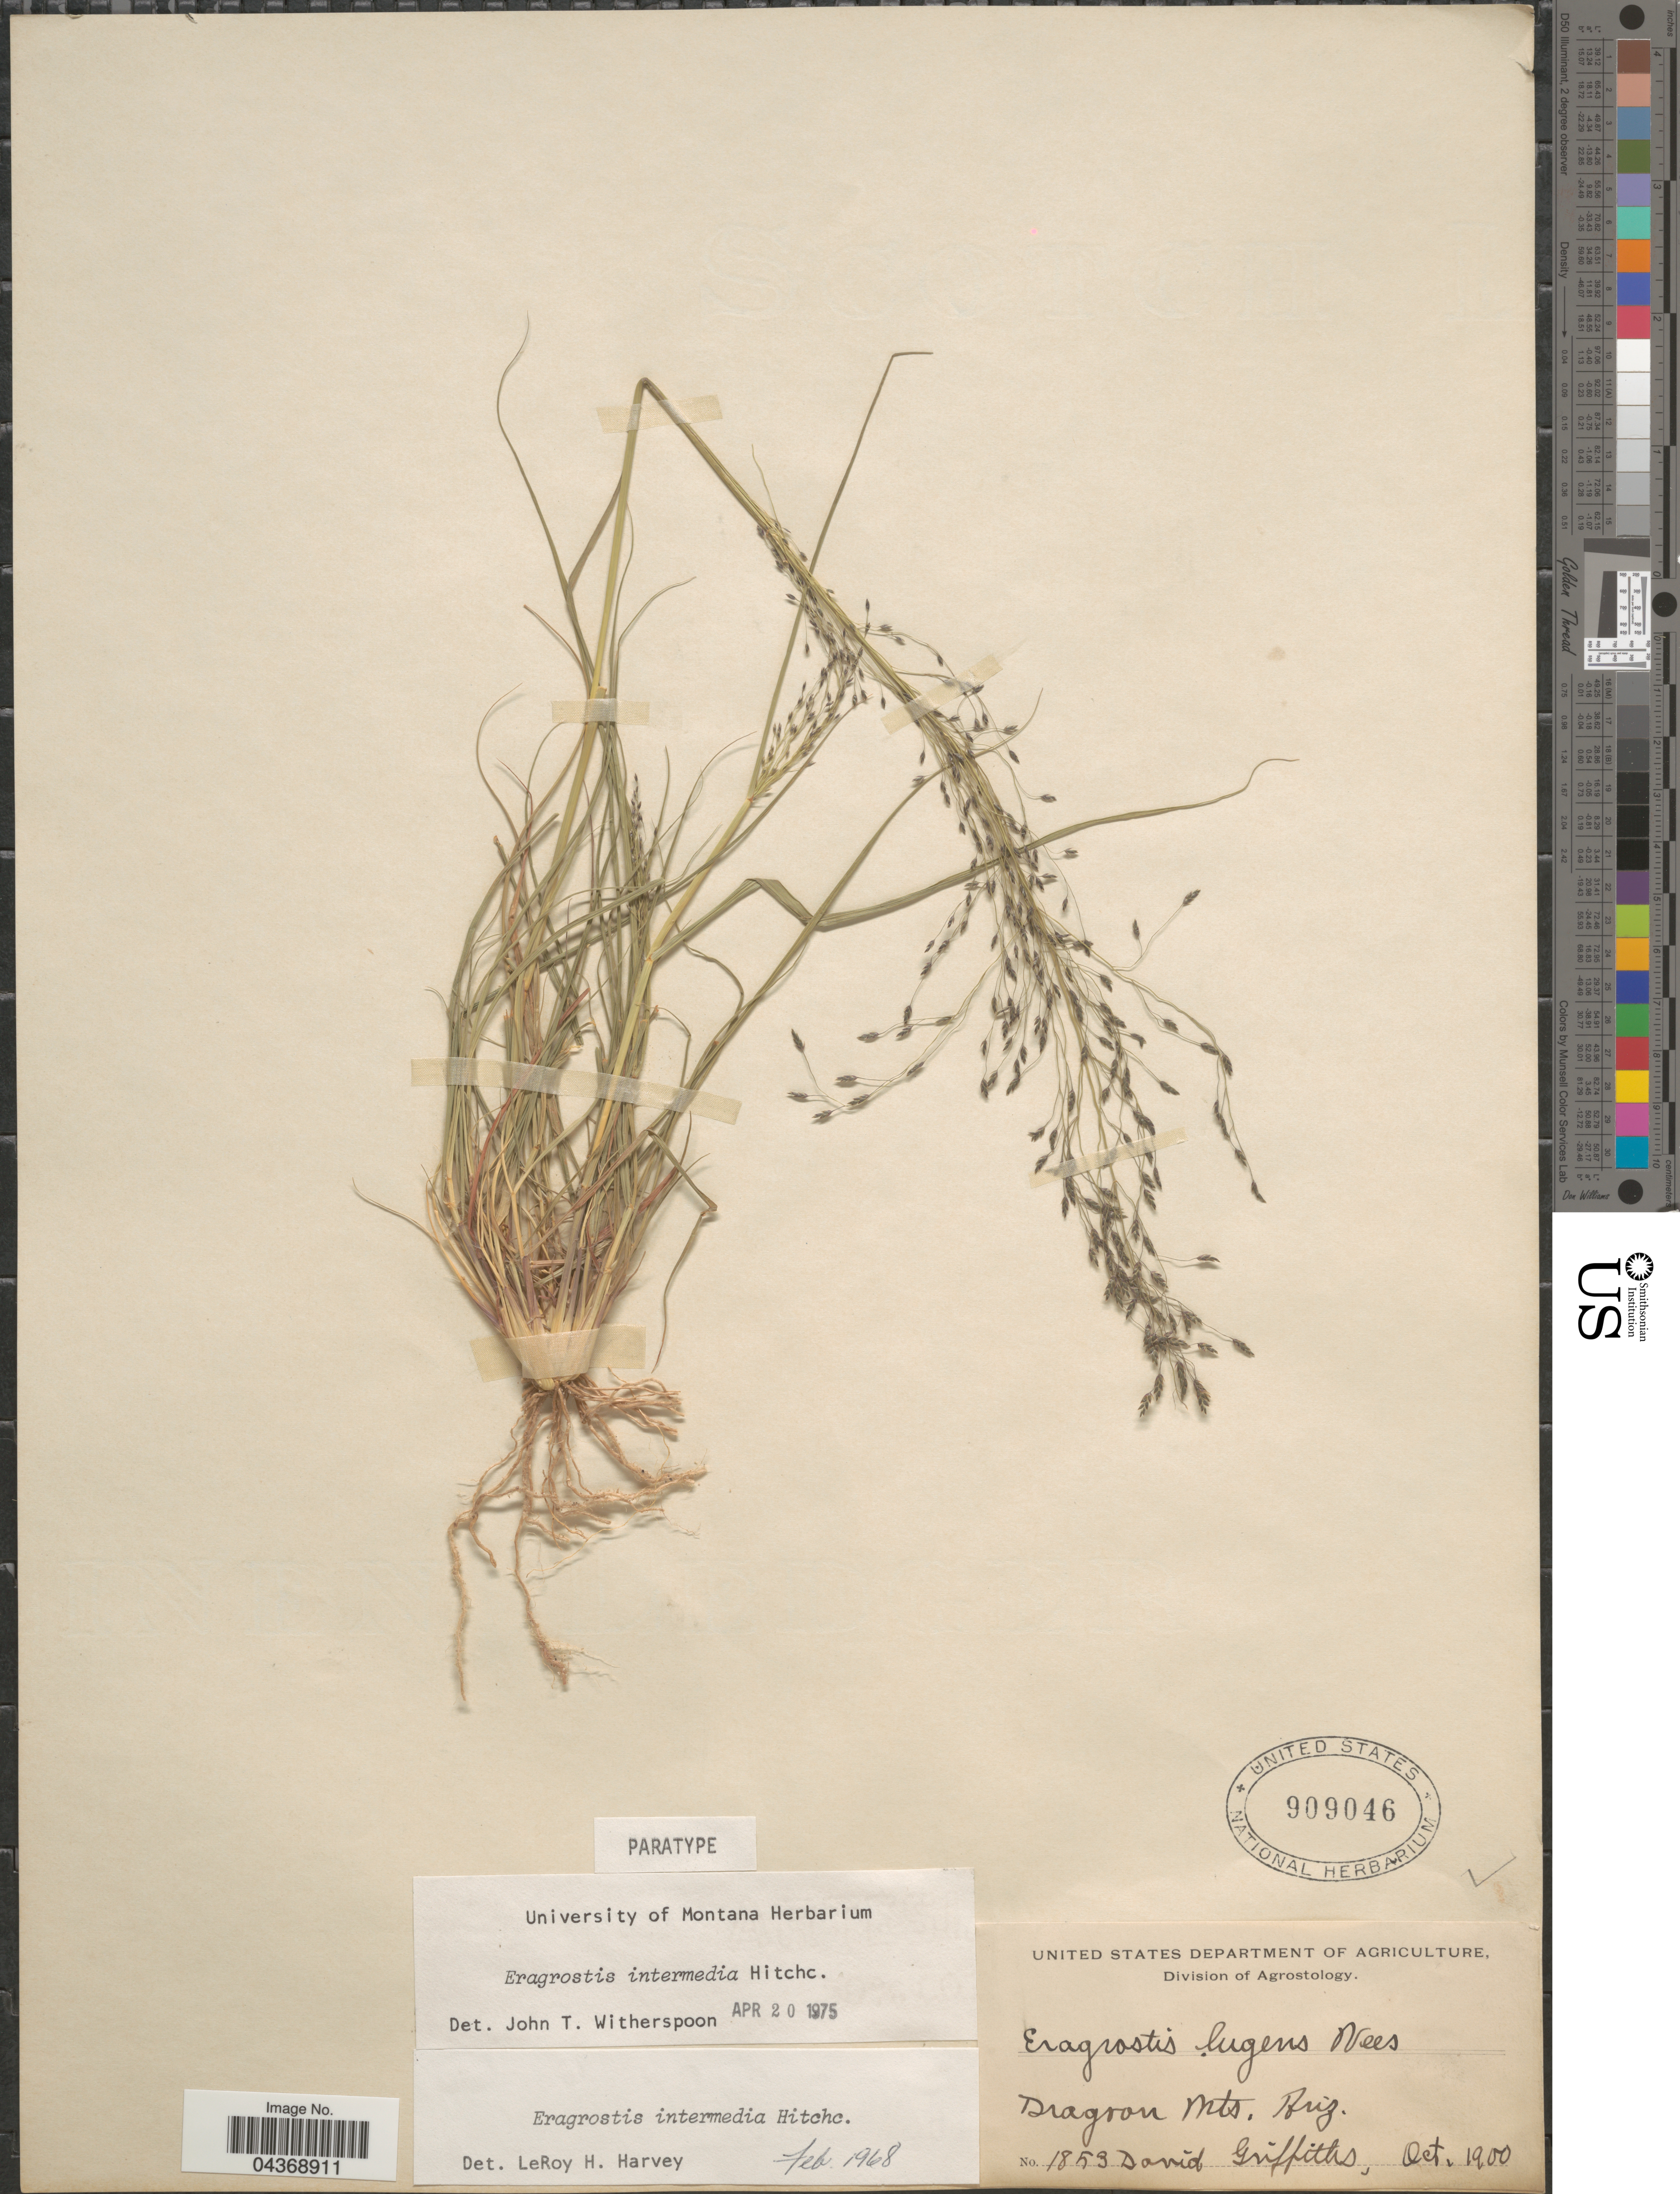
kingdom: Plantae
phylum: Tracheophyta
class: Liliopsida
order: Poales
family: Poaceae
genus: Eragrostis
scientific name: Eragrostis intermedia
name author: Hitchc.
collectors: D. Griffiths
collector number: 1853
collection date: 1900-10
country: United States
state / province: Arizona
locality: Dragoon Mts.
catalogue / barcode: US 909046